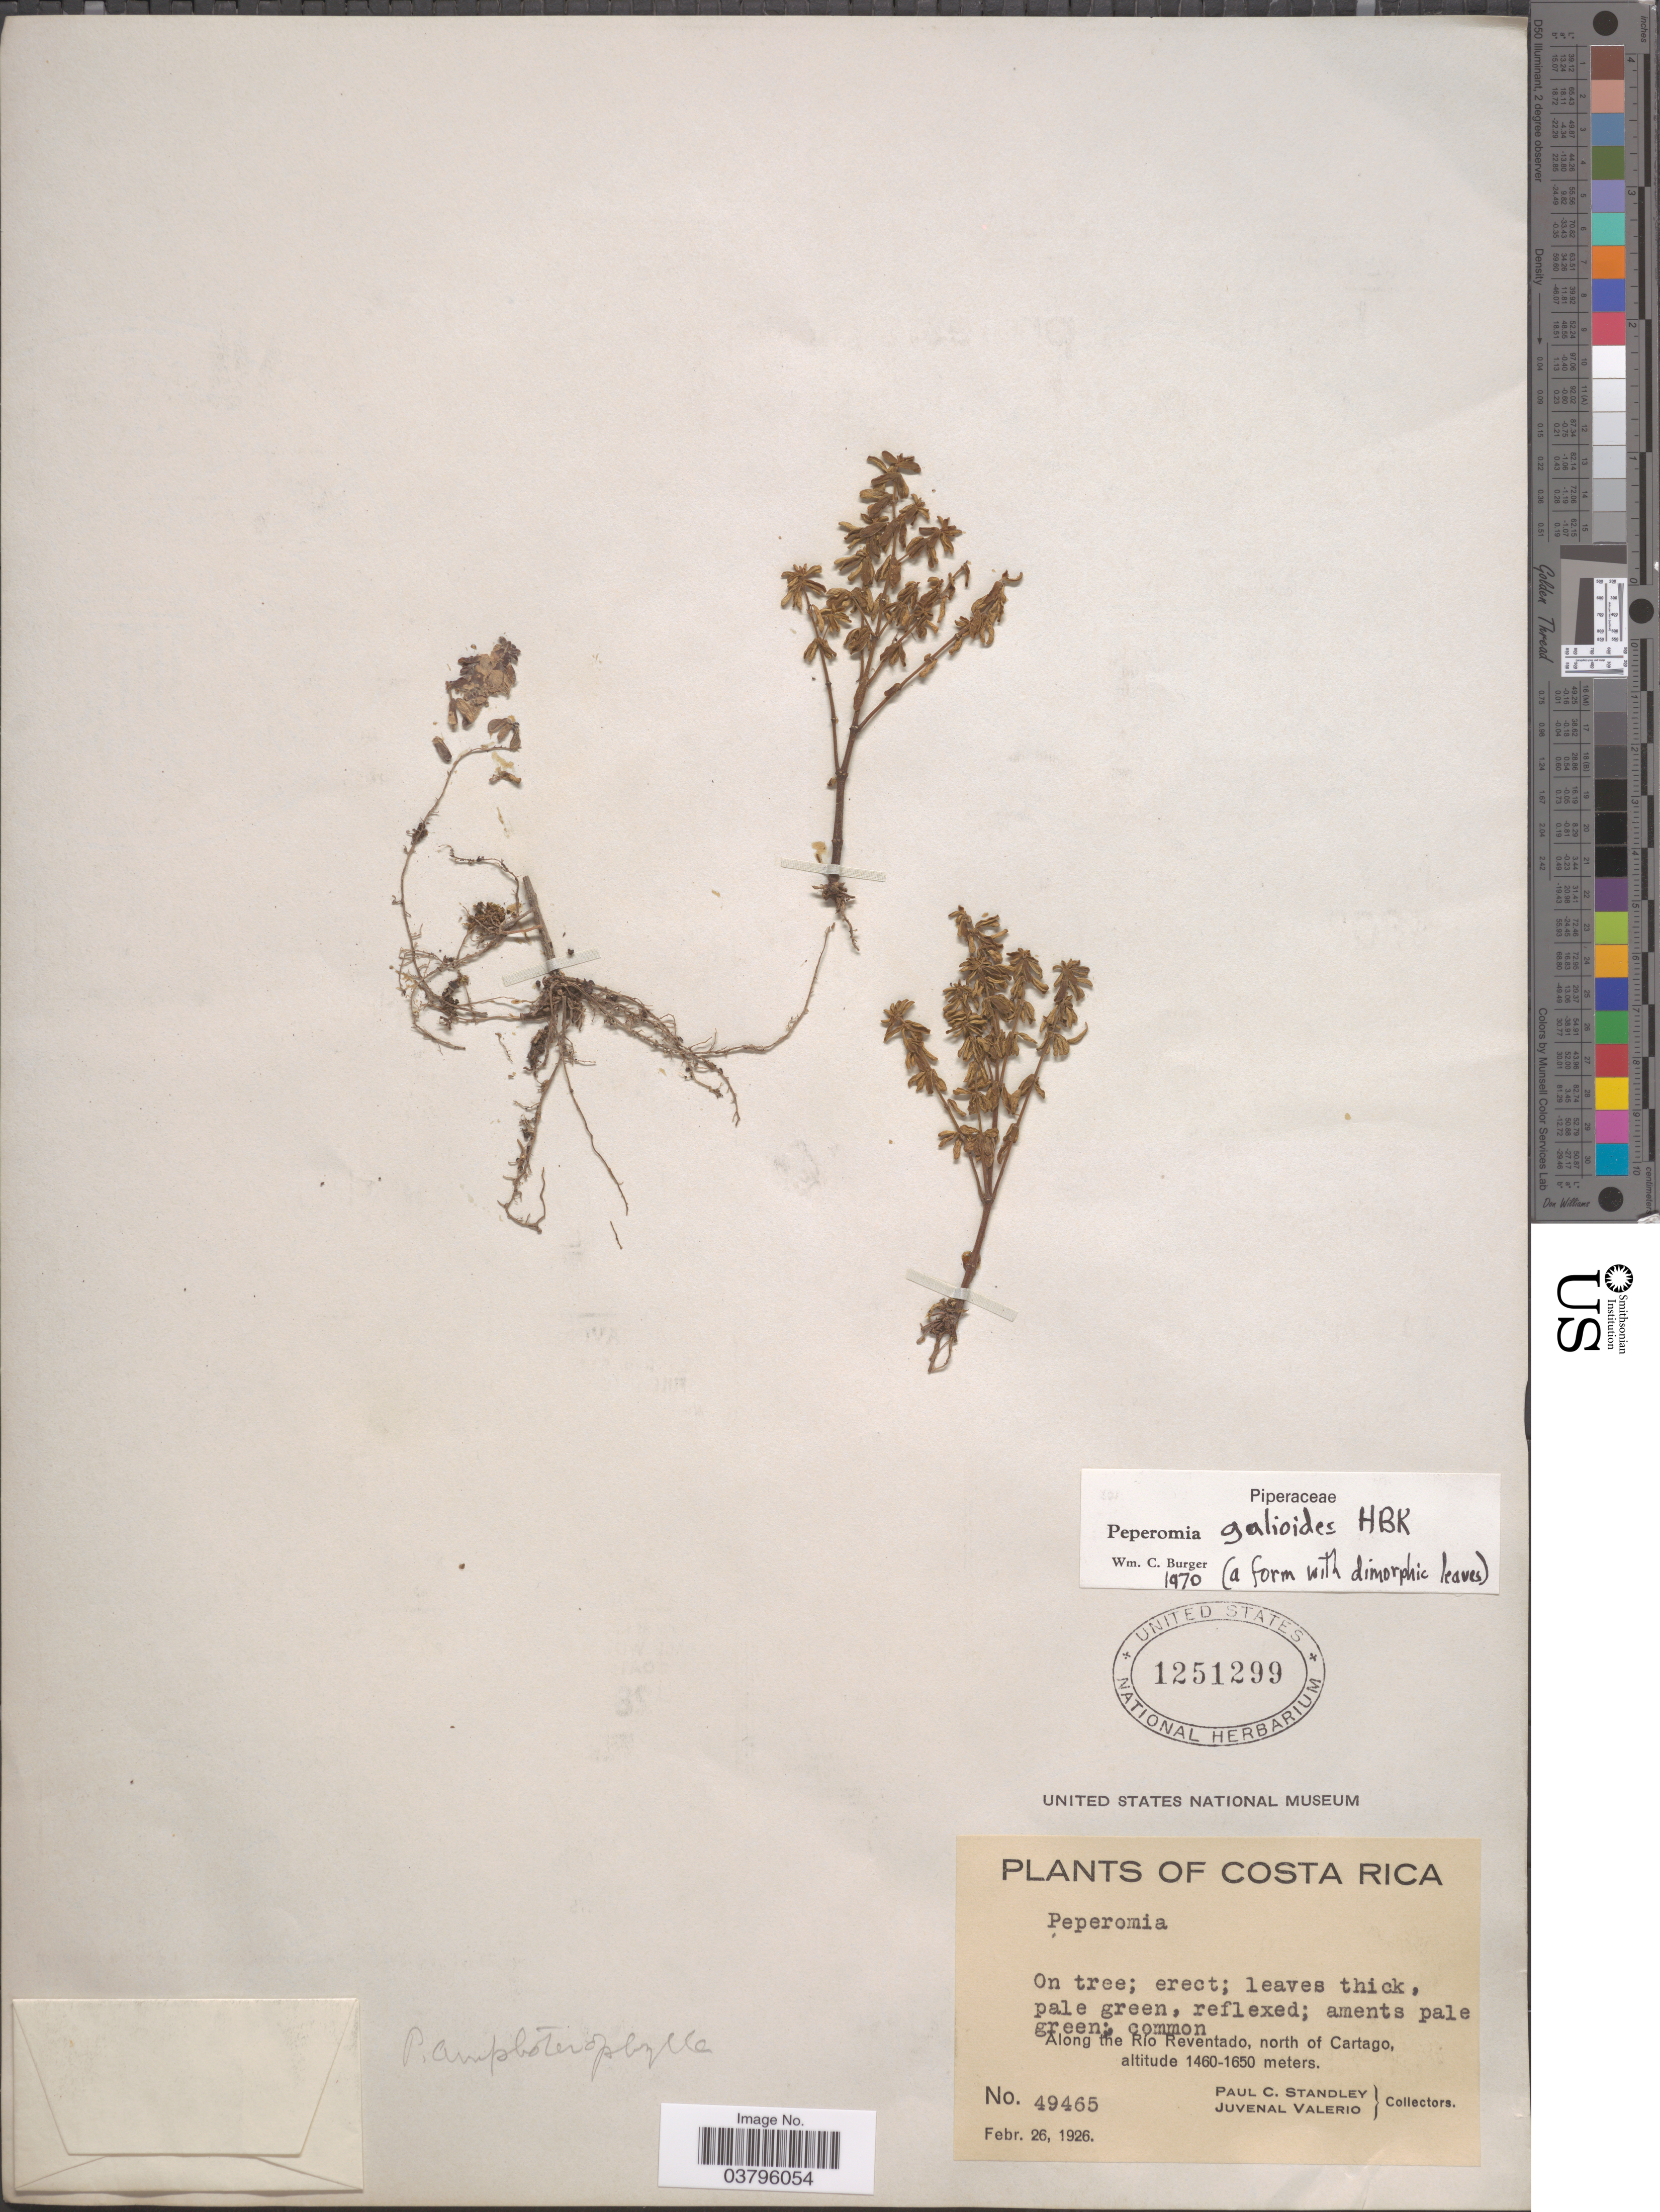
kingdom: Plantae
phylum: Tracheophyta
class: Magnoliopsida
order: Piperales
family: Piperaceae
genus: Peperomia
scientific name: Peperomia galioides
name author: Kunth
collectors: P. C. Standley & J. Valerio R.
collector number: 49465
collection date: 1926-02-26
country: Costa Rica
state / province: Cartago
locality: Along the Río Reventado, north of Cartago.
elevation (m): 1460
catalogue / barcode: US 1251299